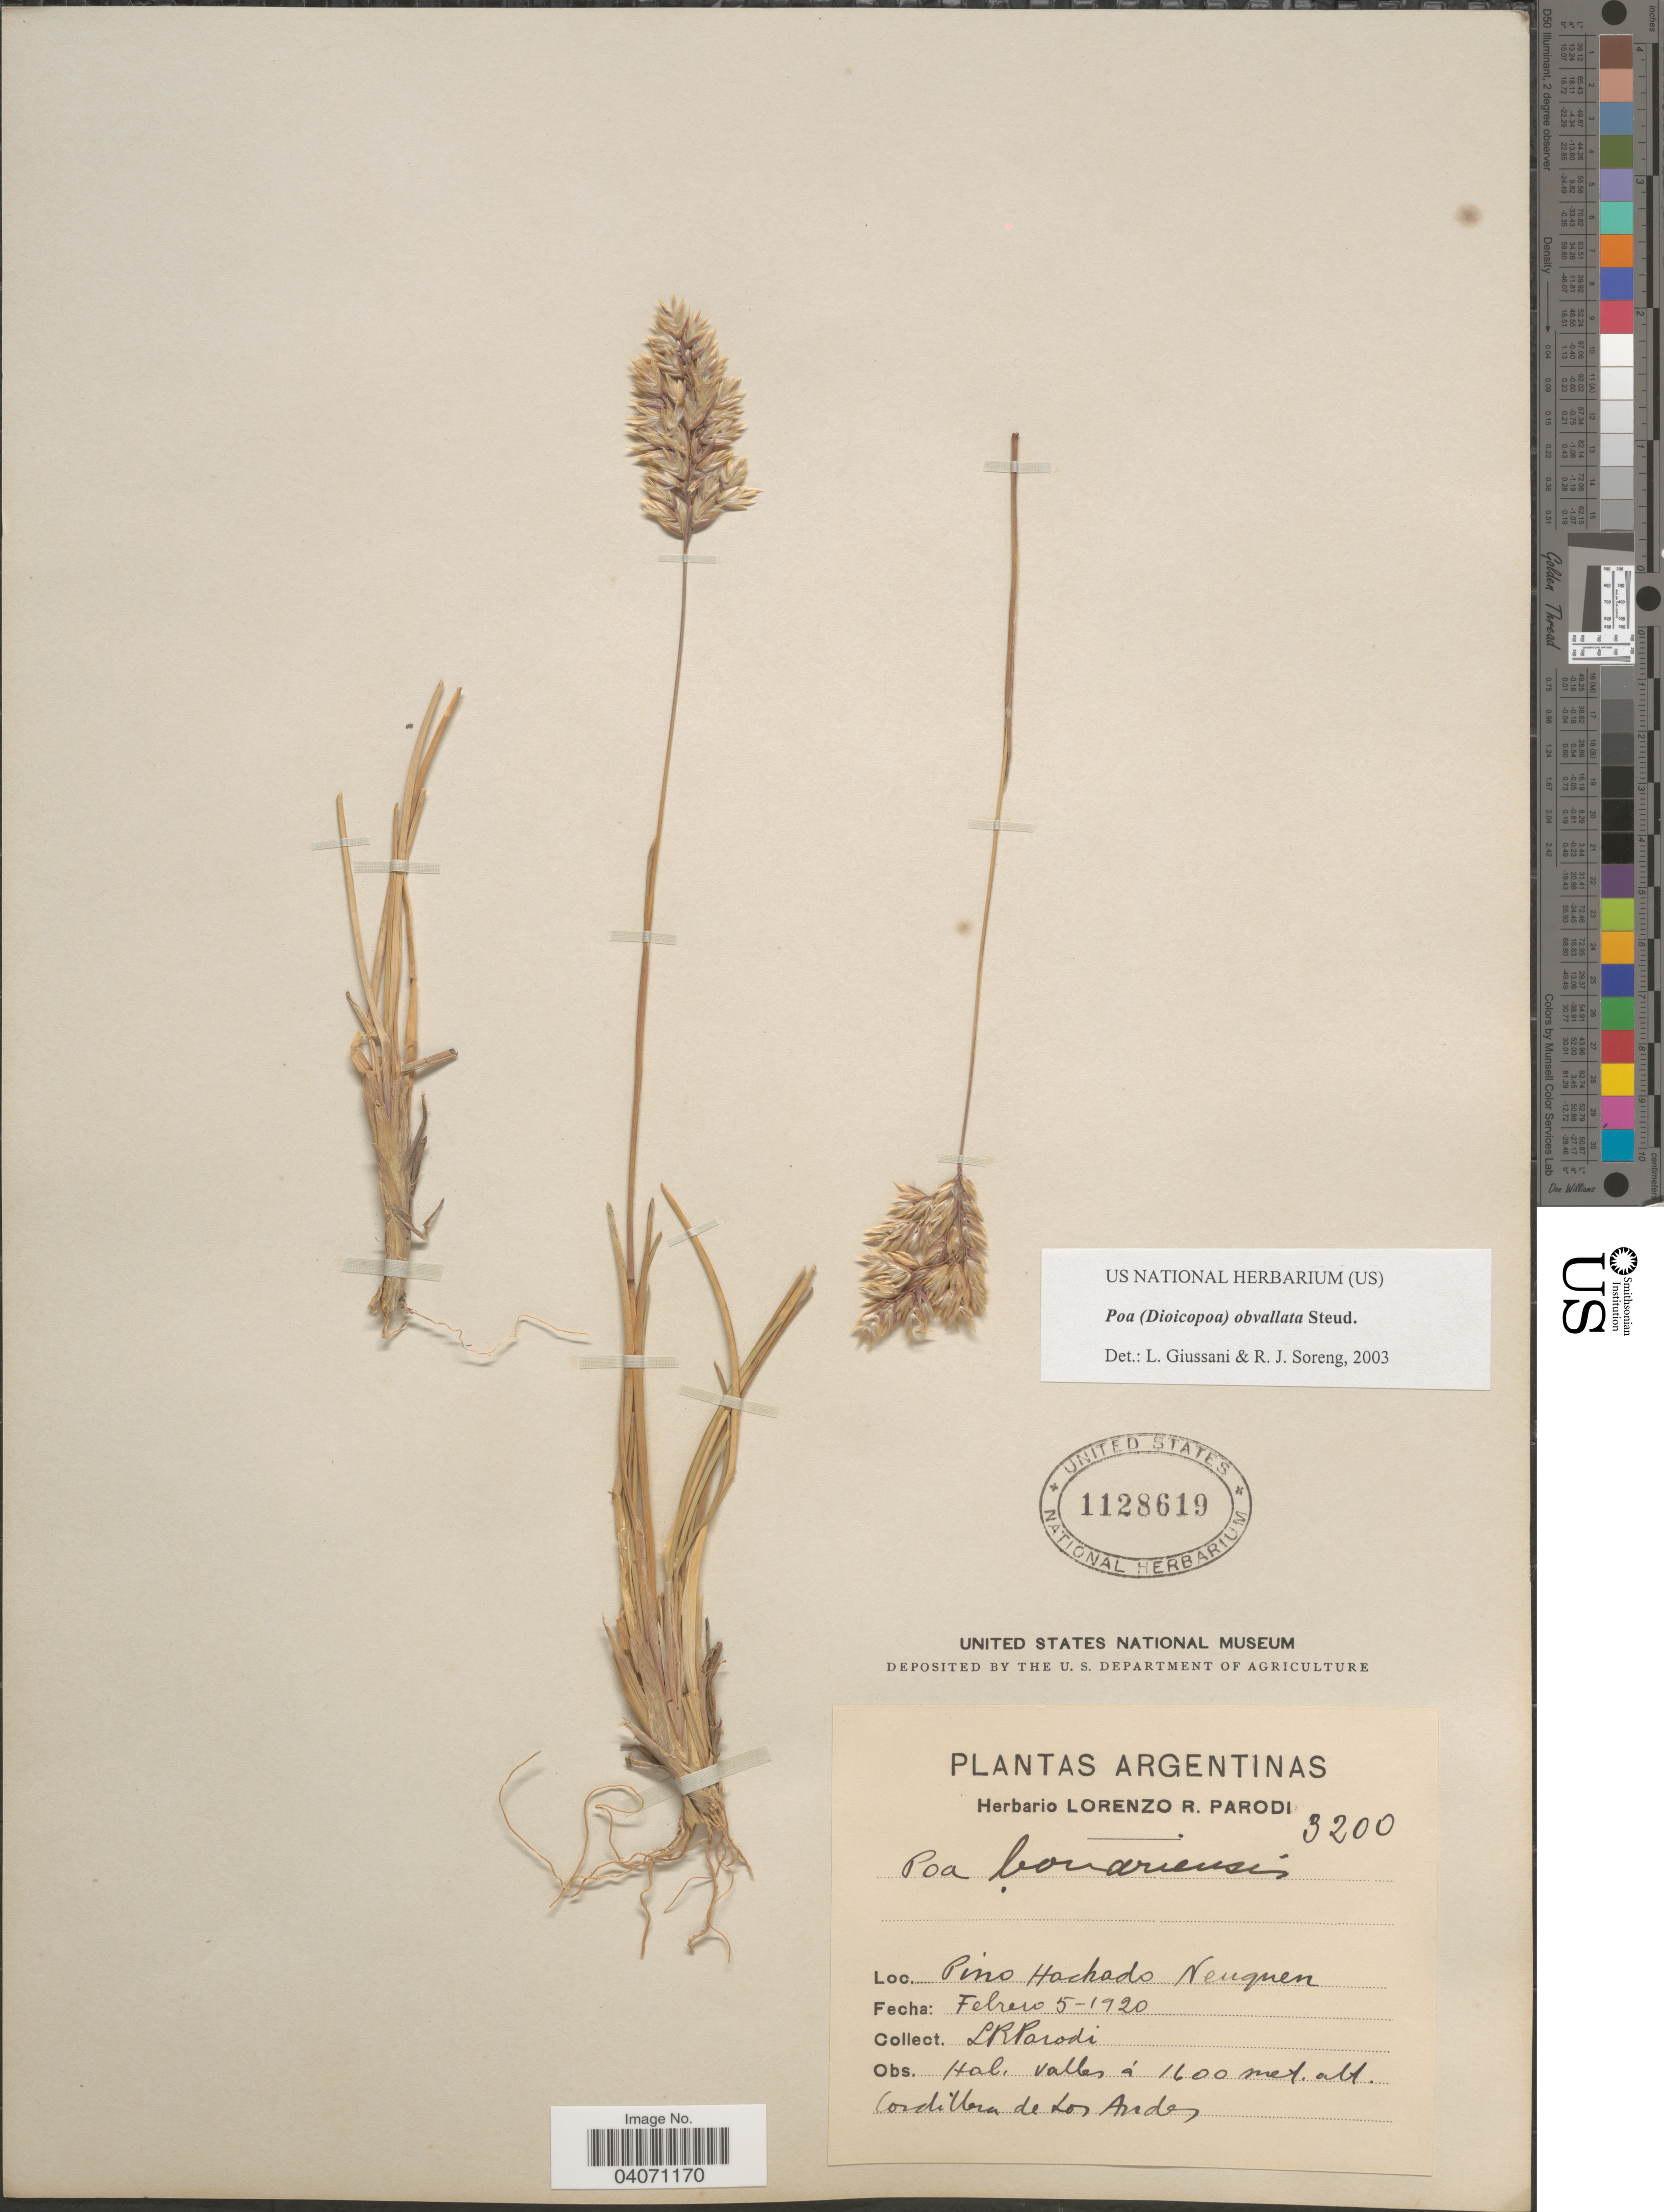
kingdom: Plantae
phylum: Tracheophyta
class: Liliopsida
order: Poales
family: Poaceae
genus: Poa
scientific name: Poa obvallata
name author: Steud.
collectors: L. R. Parodi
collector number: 3200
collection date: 1920-02-05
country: Argentina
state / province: Neuquen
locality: Pino Hachado. Cordillera de Los Andes.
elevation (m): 1600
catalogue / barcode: US 1128619